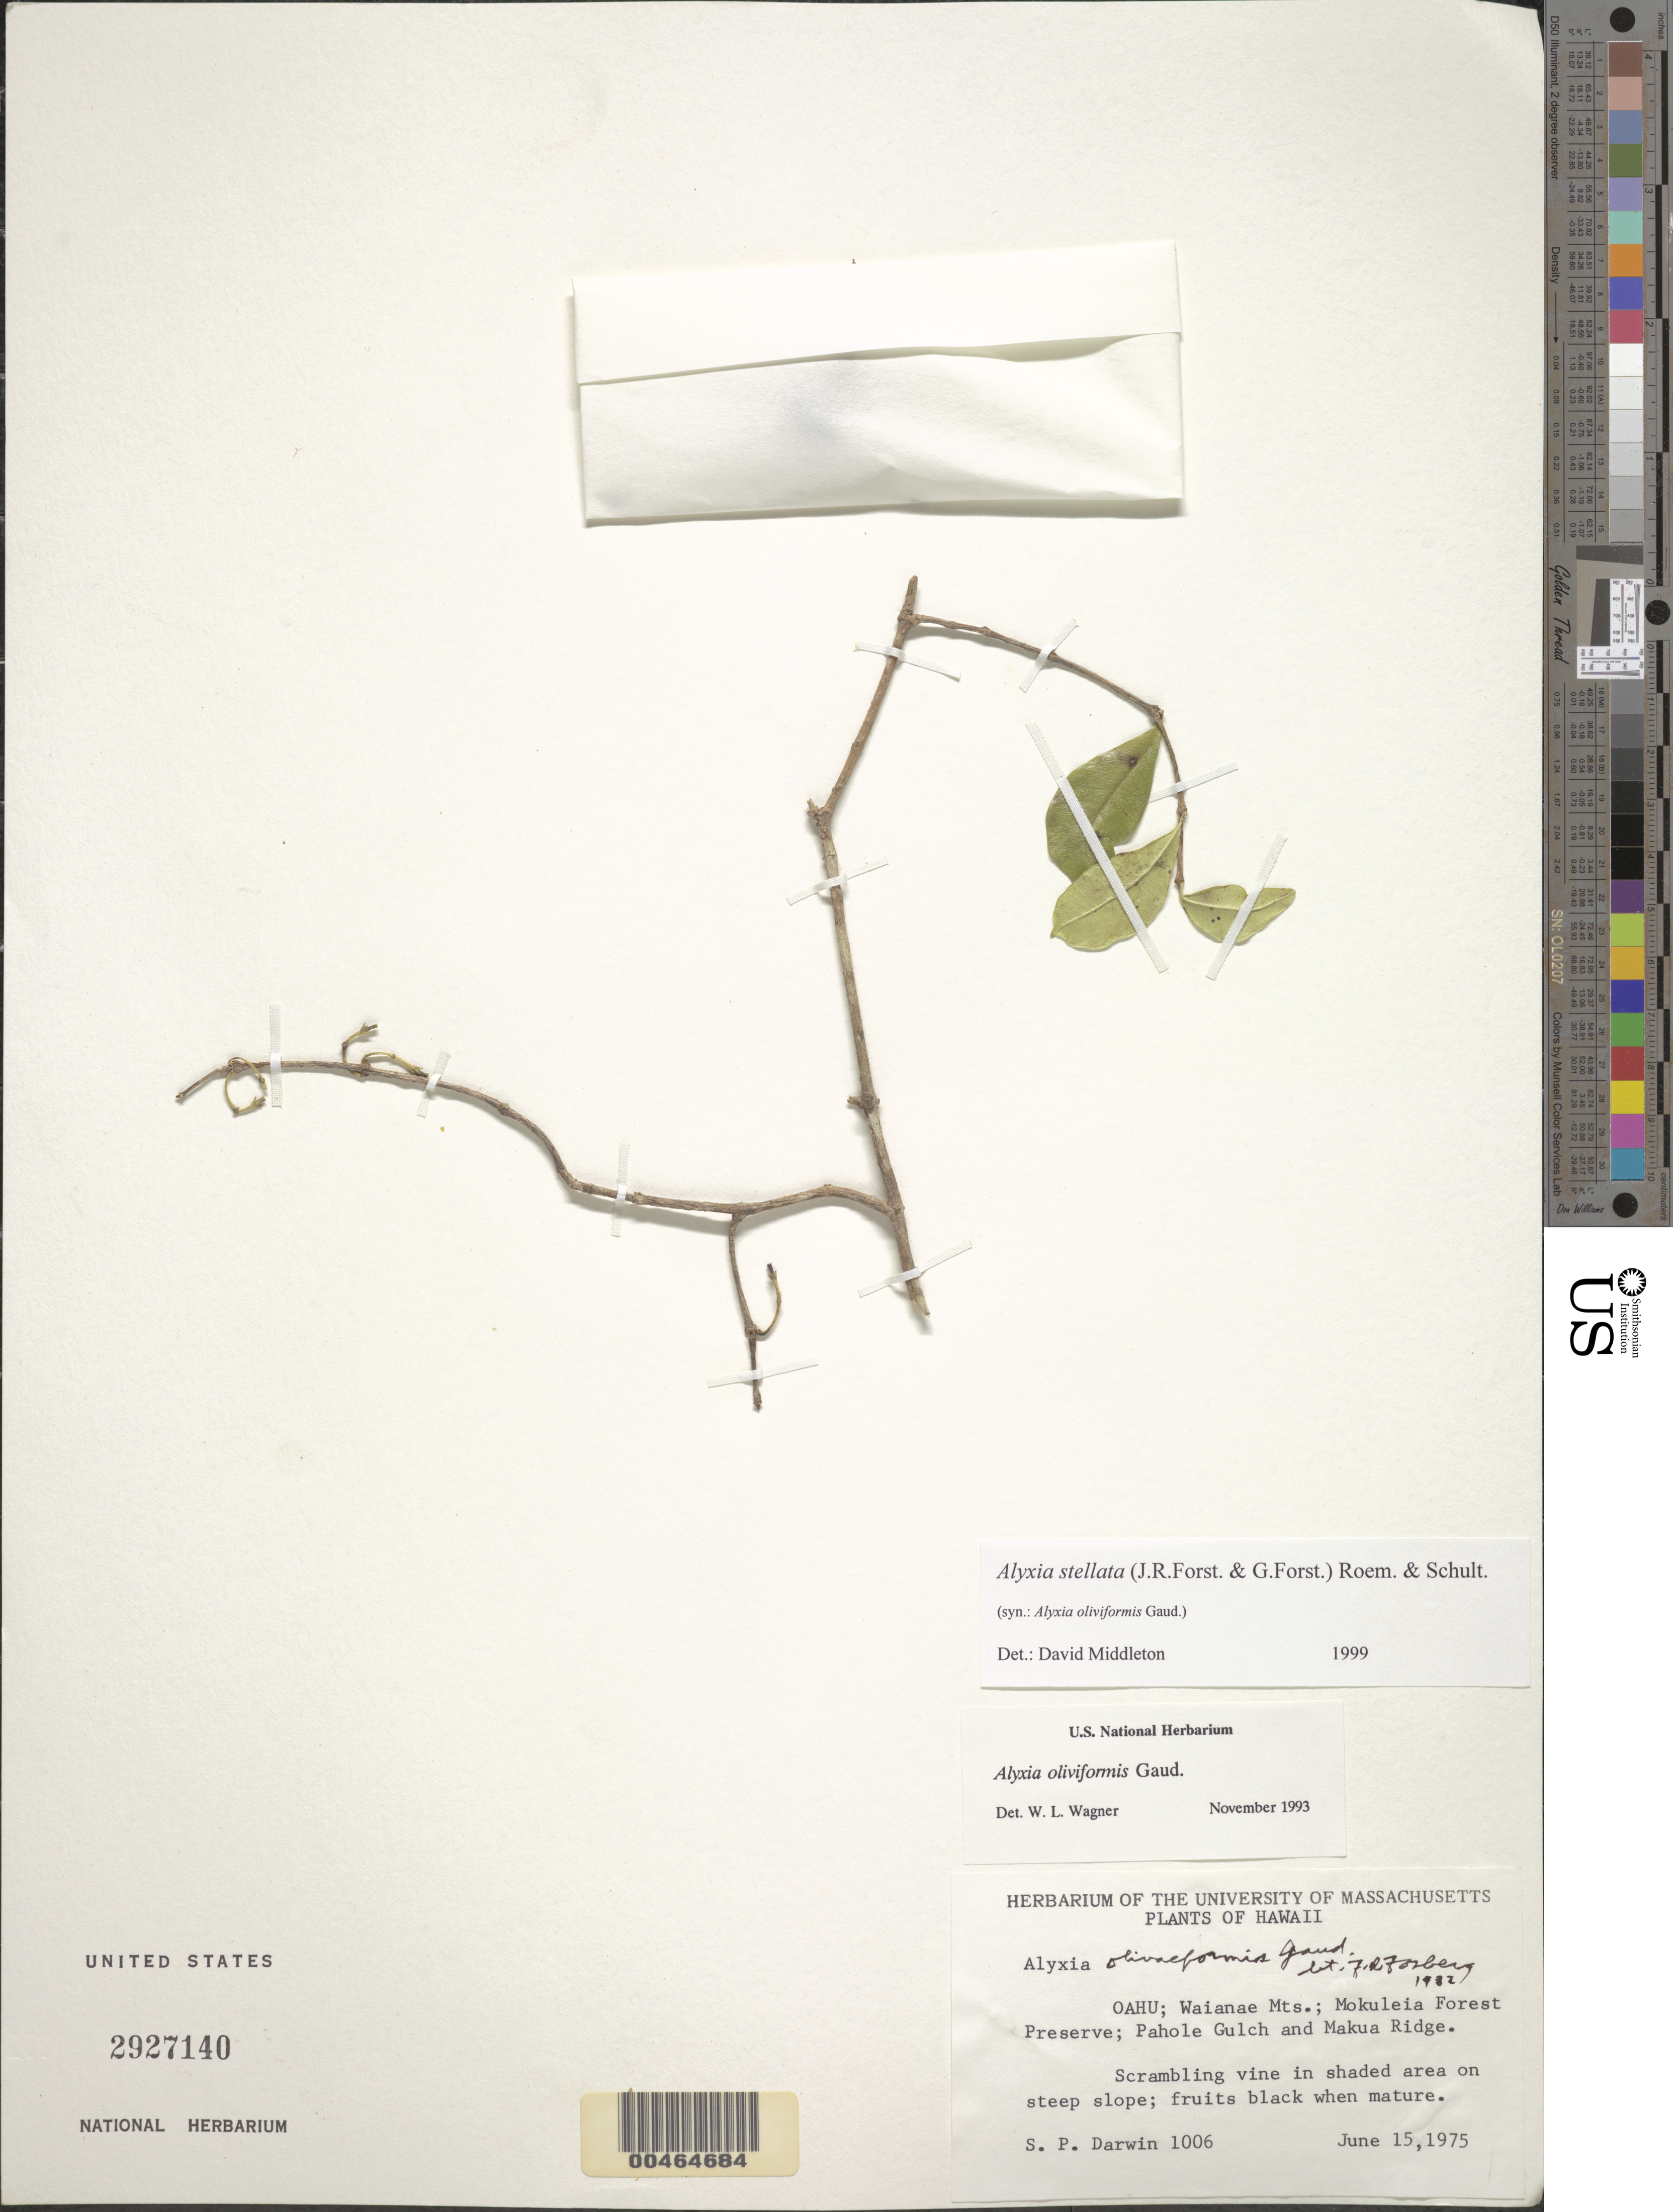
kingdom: Plantae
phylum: Tracheophyta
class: Magnoliopsida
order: Gentianales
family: Apocynaceae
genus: Alyxia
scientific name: Alyxia stellata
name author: (J.R. Forst. & G. Forst.) Roem. & Schult.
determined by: Middleton, D. J.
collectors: S. P. Darwin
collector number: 1006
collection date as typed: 15 Jun 1975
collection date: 1975-06-15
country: United States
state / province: Hawaii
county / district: Honolulu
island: Oahu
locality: Waianae Mts., Mokuleia Forest Preserve, Pahole Gulch and Makua Ridge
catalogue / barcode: US 2927140